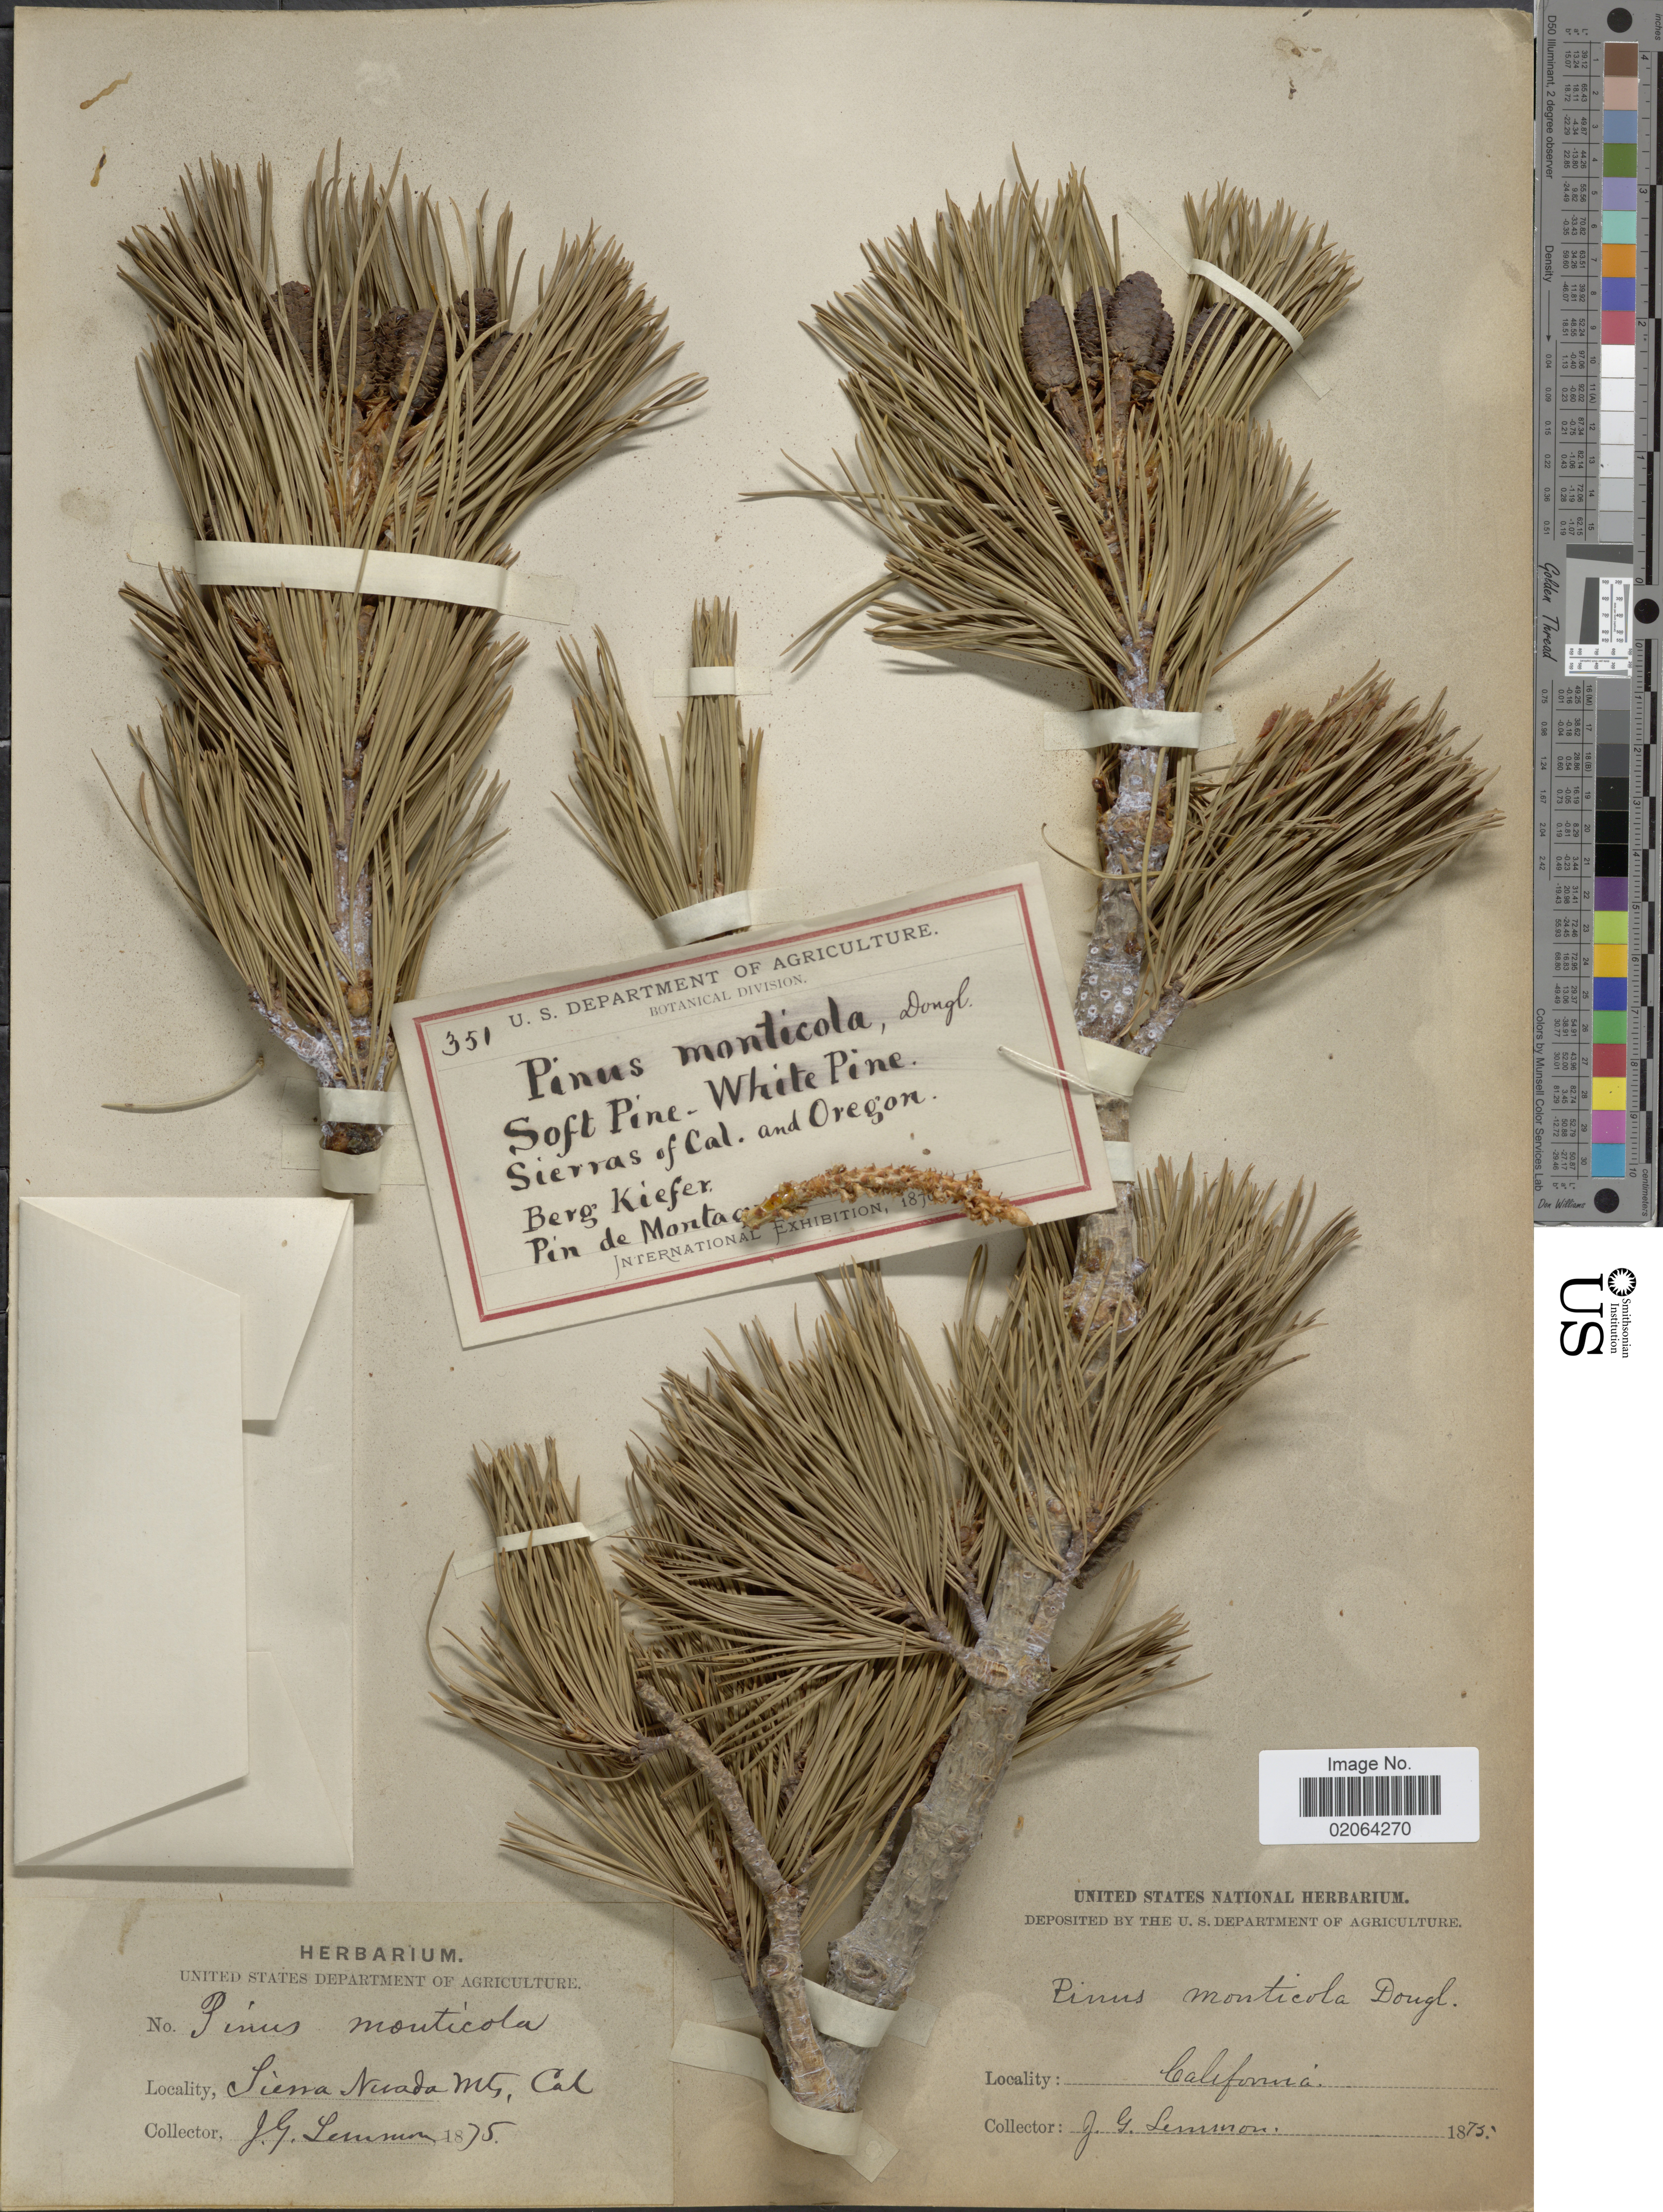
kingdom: Plantae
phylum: Tracheophyta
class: Pinopsida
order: Pinales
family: Pinaceae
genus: Pinus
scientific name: Pinus monticola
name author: Douglas ex D. Don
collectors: J. Lemmon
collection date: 1875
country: United States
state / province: California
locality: Sierra Nevada, Mts. Cal.